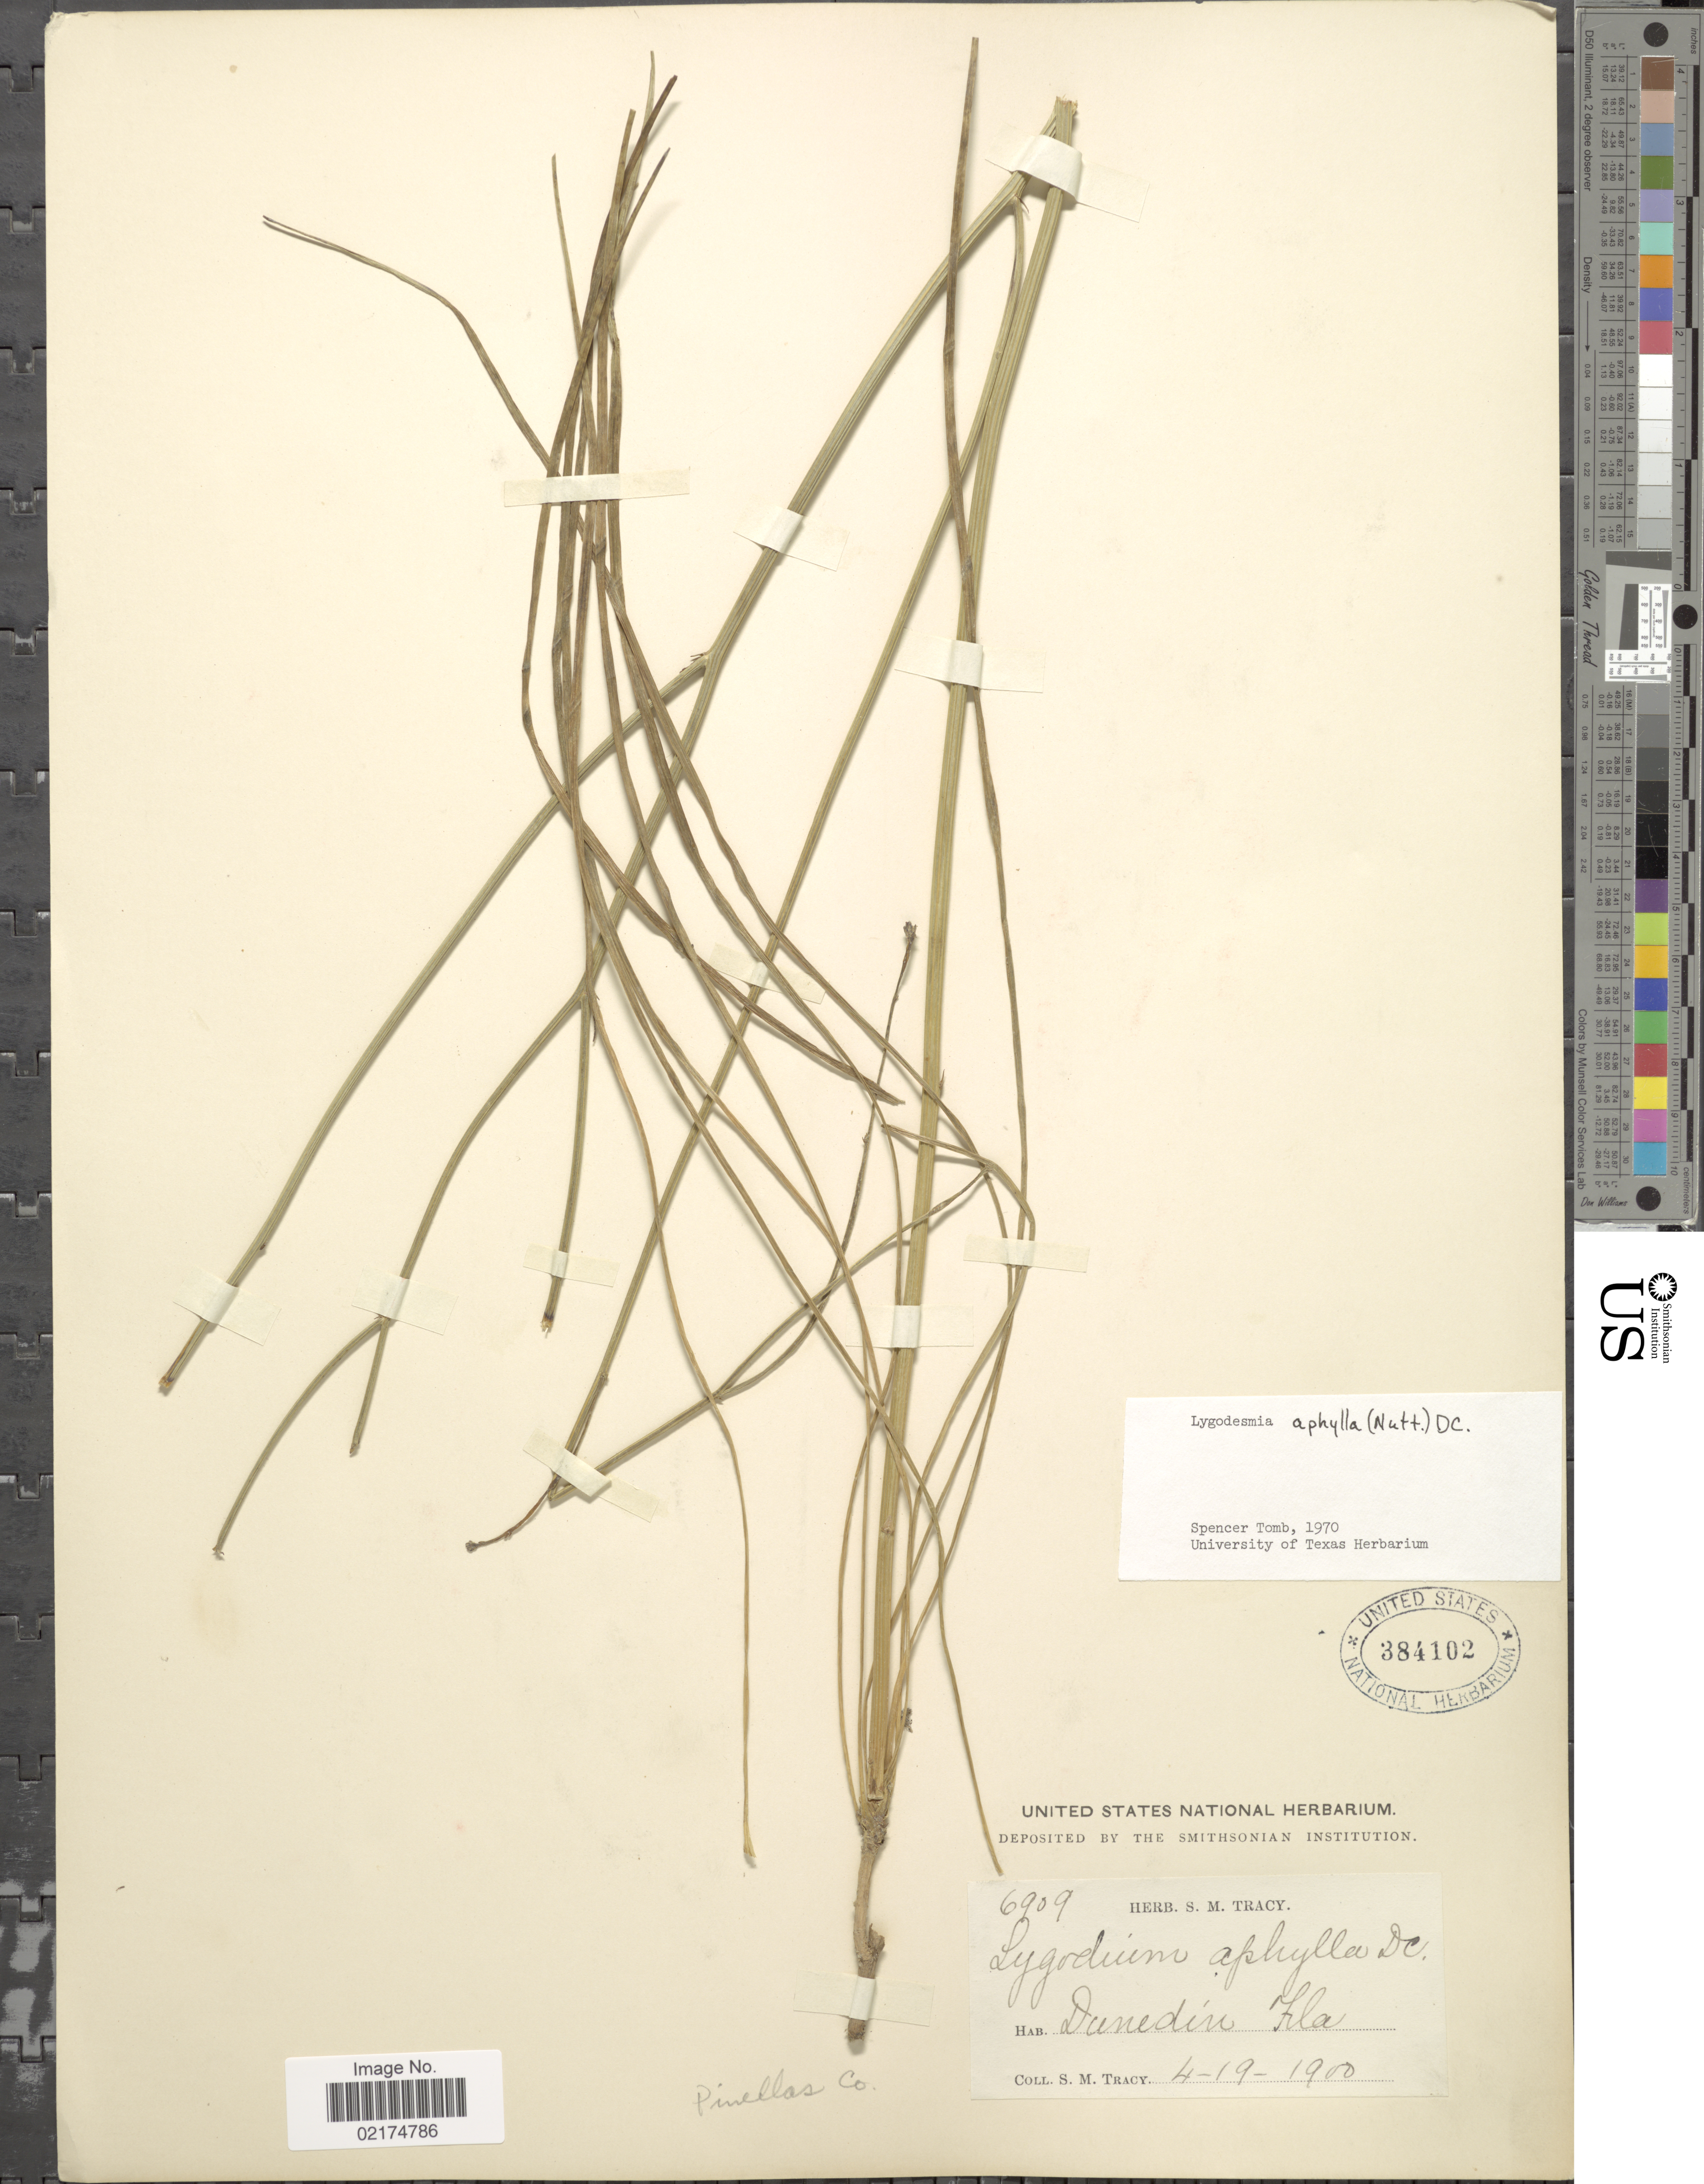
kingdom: Plantae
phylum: Tracheophyta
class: Magnoliopsida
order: Asterales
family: Asteraceae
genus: Lygodesmia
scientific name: Lygodesmia aphylla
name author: (Nutt.) DC.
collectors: S. M. Tracy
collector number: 6909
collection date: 1900-04-19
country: United States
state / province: Florida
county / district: Pinellas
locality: Dunedin, Fla.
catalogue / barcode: US 384102